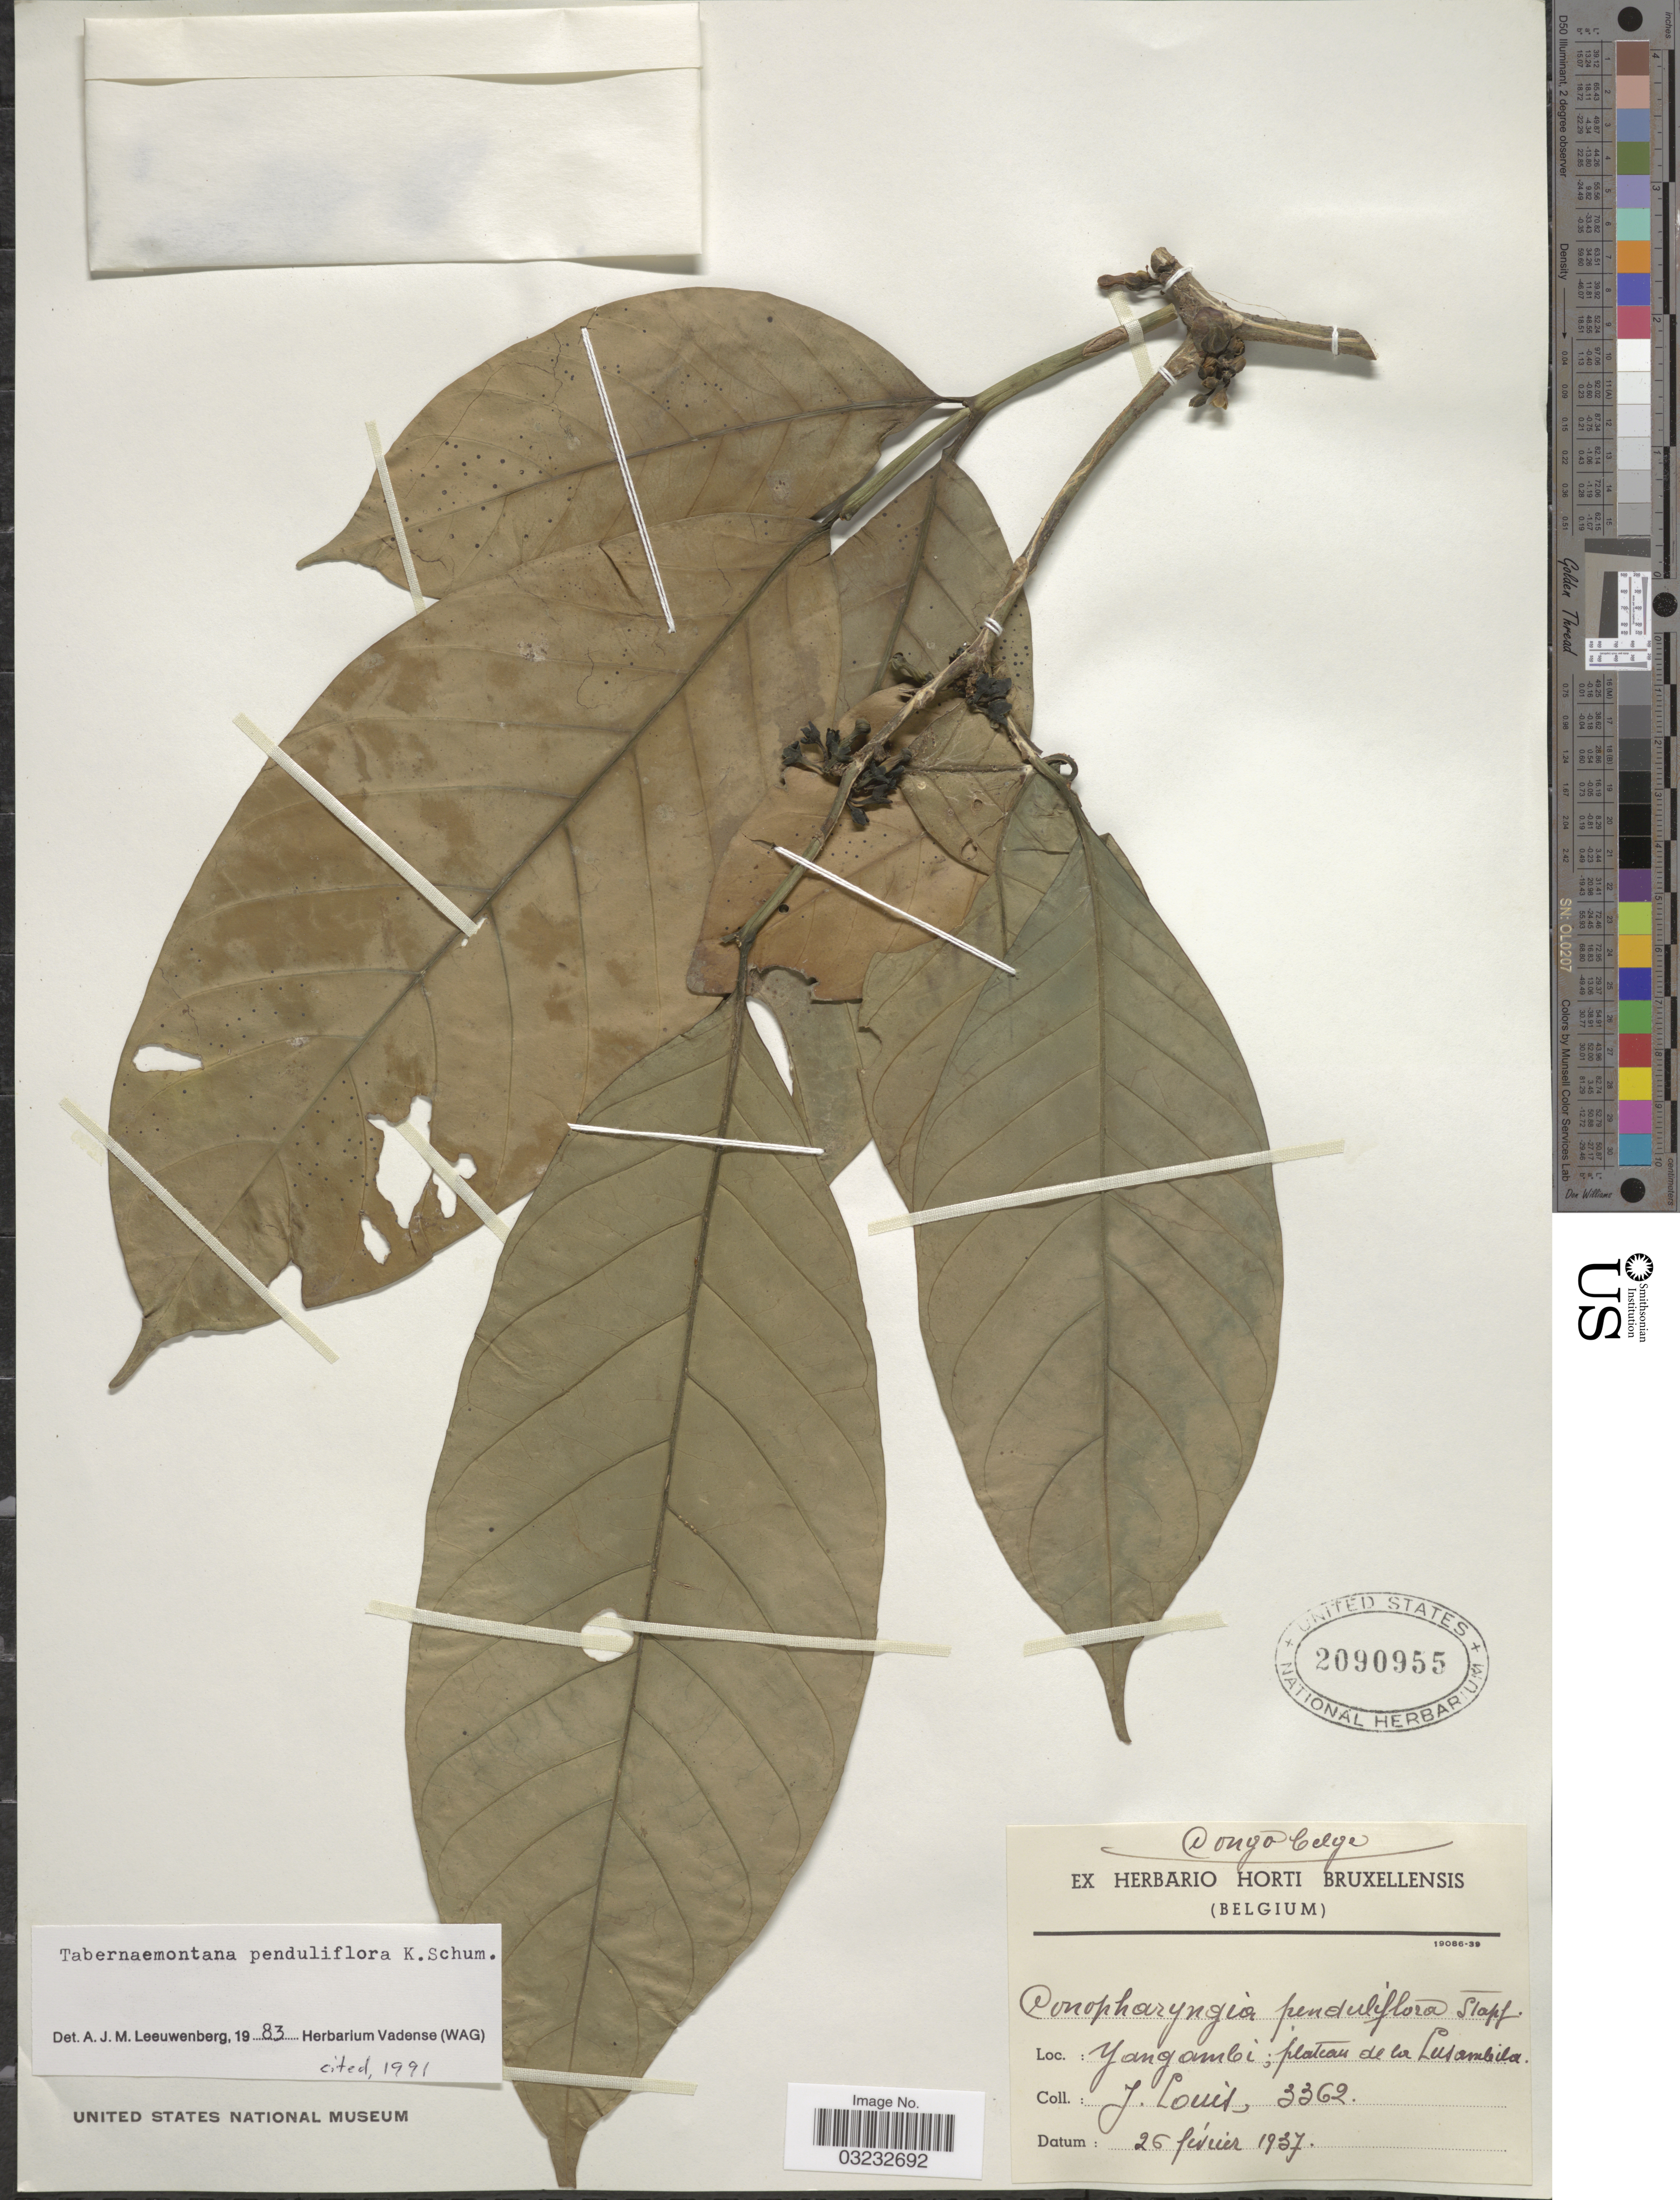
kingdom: Plantae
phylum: Tracheophyta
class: Magnoliopsida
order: Gentianales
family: Apocynaceae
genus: Tabernaemontana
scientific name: Tabernaemontana penduliflora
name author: K. Schum.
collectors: J. Louis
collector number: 3362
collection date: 1937-02-26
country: Congo, Democratic Republic of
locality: Yangambi; plateau de la Lusambila.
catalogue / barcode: US 2090955